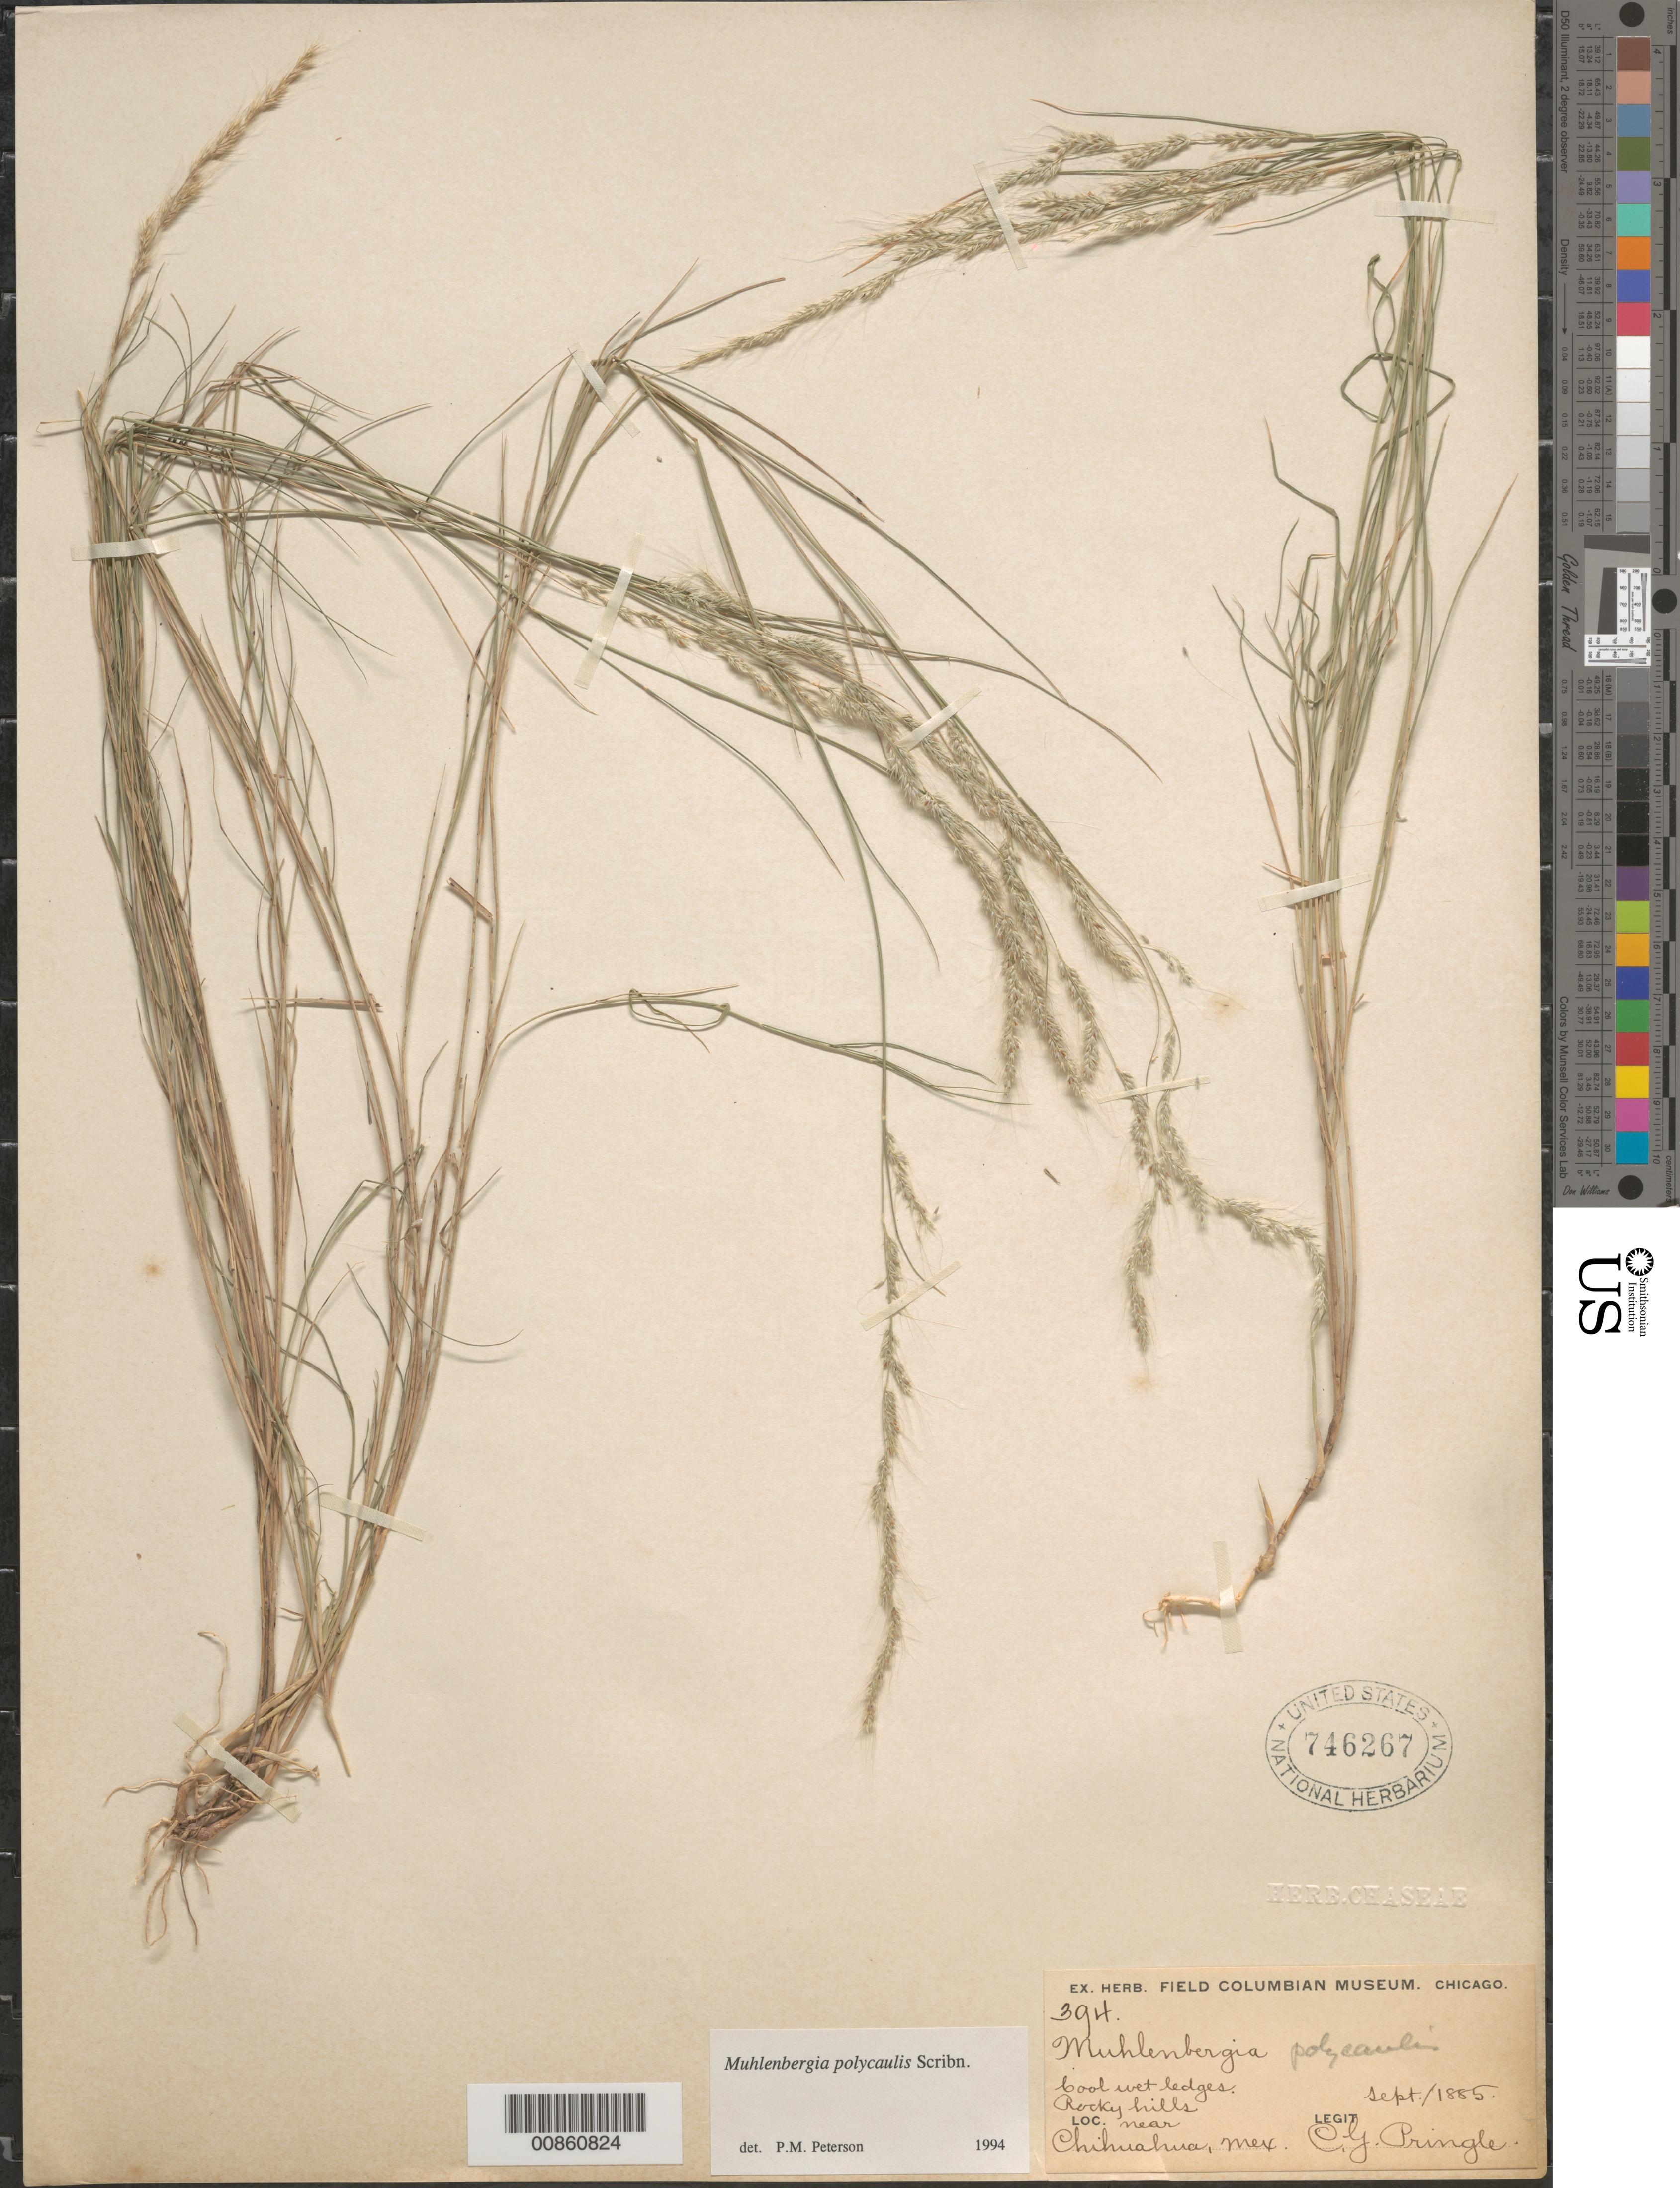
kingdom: Plantae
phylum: Tracheophyta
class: Liliopsida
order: Poales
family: Poaceae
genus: Muhlenbergia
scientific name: Muhlenbergia polycaulis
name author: Scribn.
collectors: C. G. Pringle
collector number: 394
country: Mexico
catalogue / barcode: US 746267